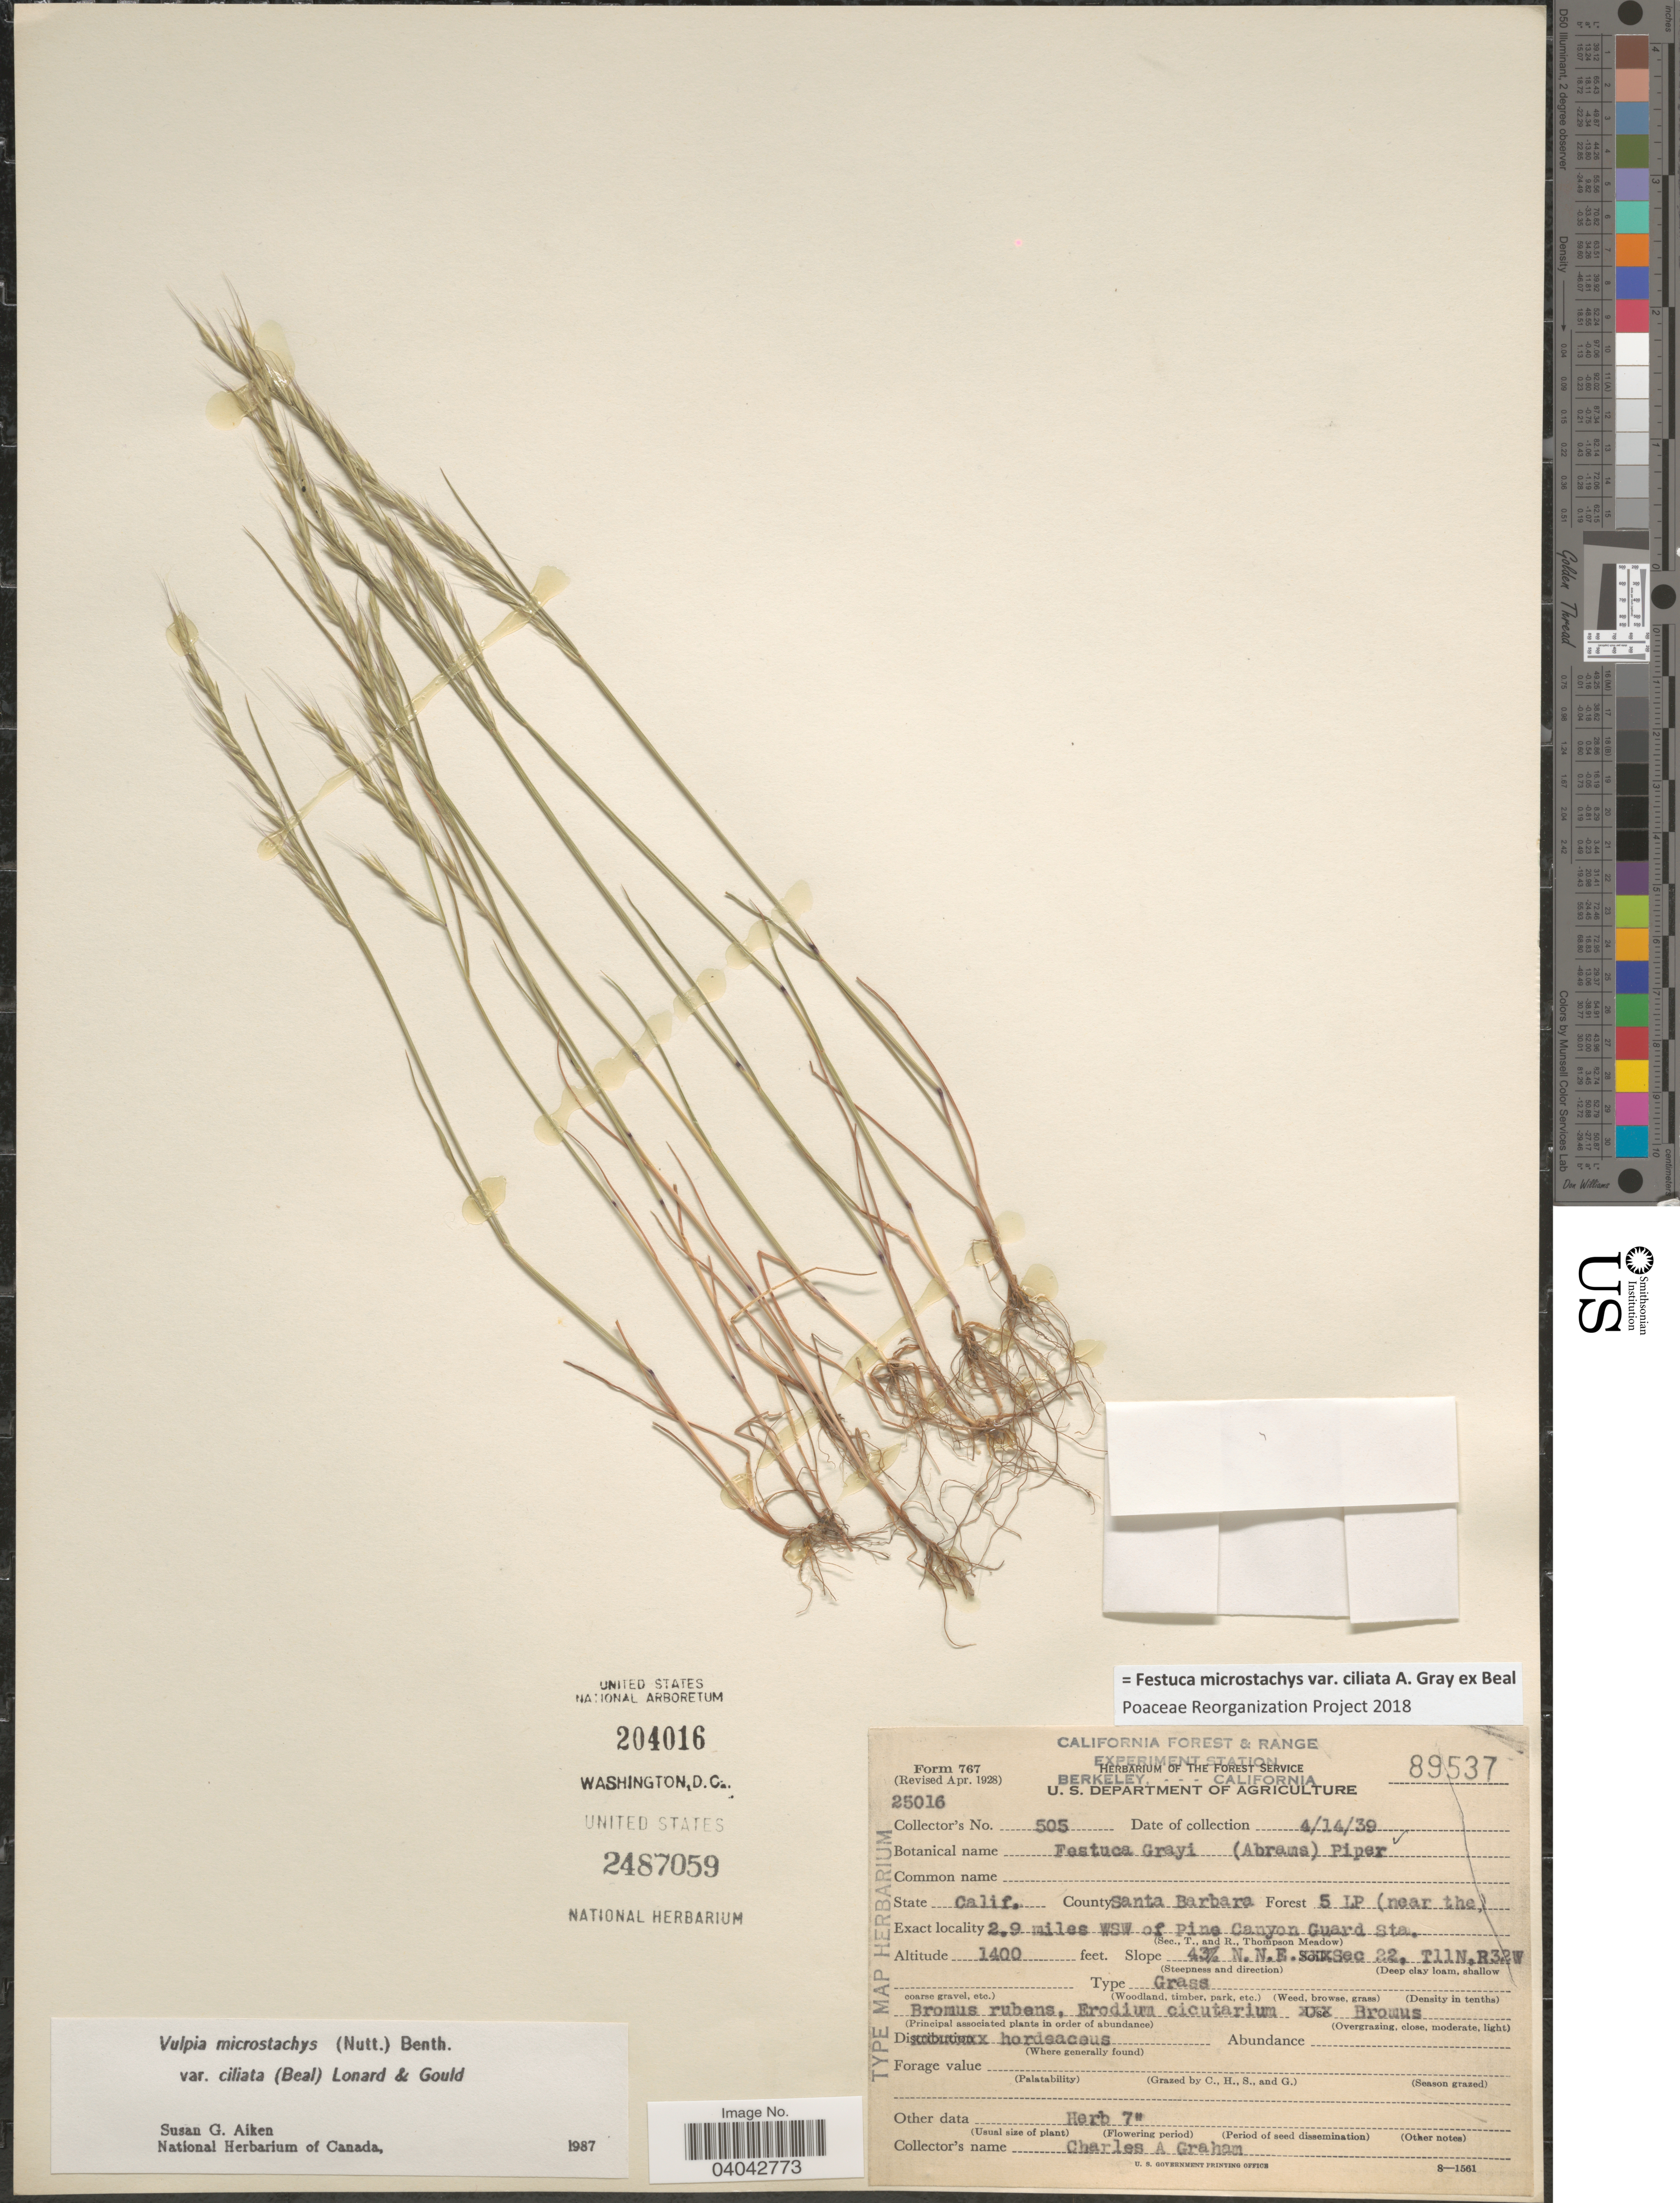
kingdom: Plantae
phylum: Tracheophyta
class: Liliopsida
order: Poales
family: Poaceae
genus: Festuca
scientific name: Festuca microstachys var. ciliata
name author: A. Gray ex W.J. Beal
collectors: C. Graham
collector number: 505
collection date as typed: Transcribed d/m/y: 14/4/39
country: United States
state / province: California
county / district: Santa Barbara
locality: County Santa Barbara. Forest 5 LP (near the) 2.9 miles WSW of Pine Canyon Guard Sta. Slope 43% N.N.E. Sec. 32, T11N, R32W.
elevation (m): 427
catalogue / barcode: US 2487059